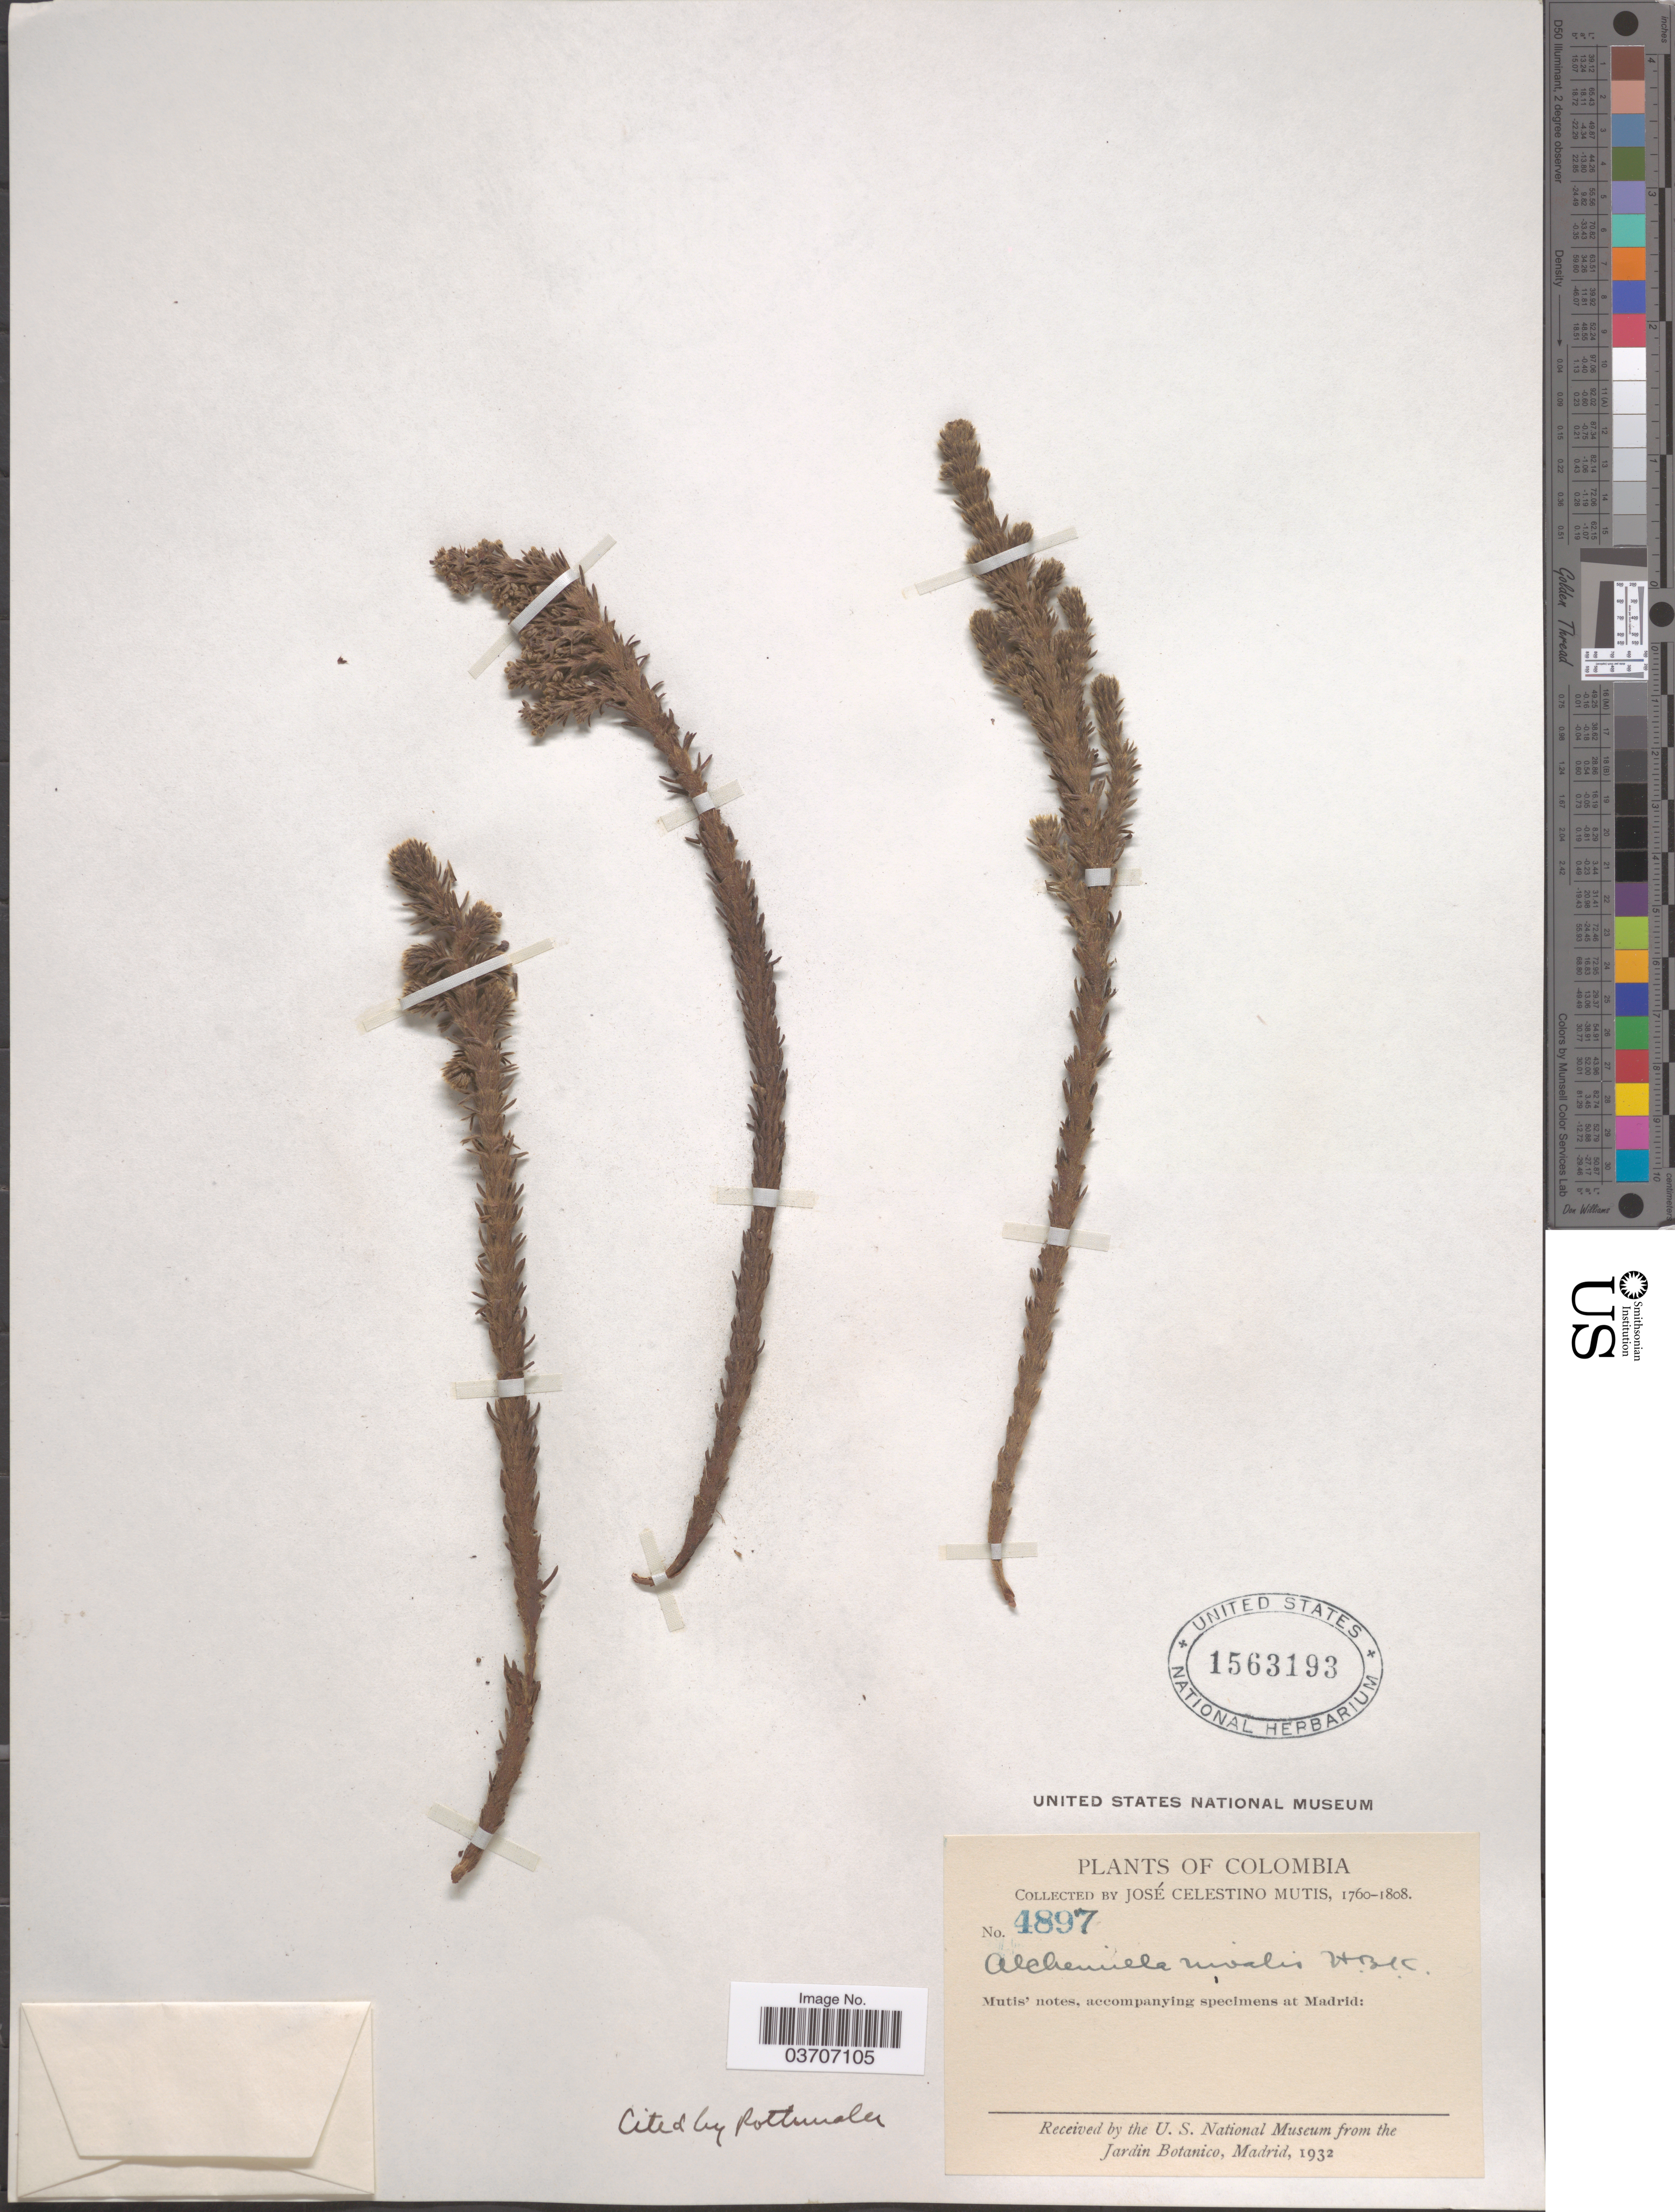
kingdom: Plantae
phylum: Tracheophyta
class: Magnoliopsida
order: Rosales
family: Rosaceae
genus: Lachemilla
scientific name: Lachemilla nivalis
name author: (Kunth) Rothm.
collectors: J. C. B. Mutis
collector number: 4897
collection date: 1760/1808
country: Colombia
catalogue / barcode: US 1563193